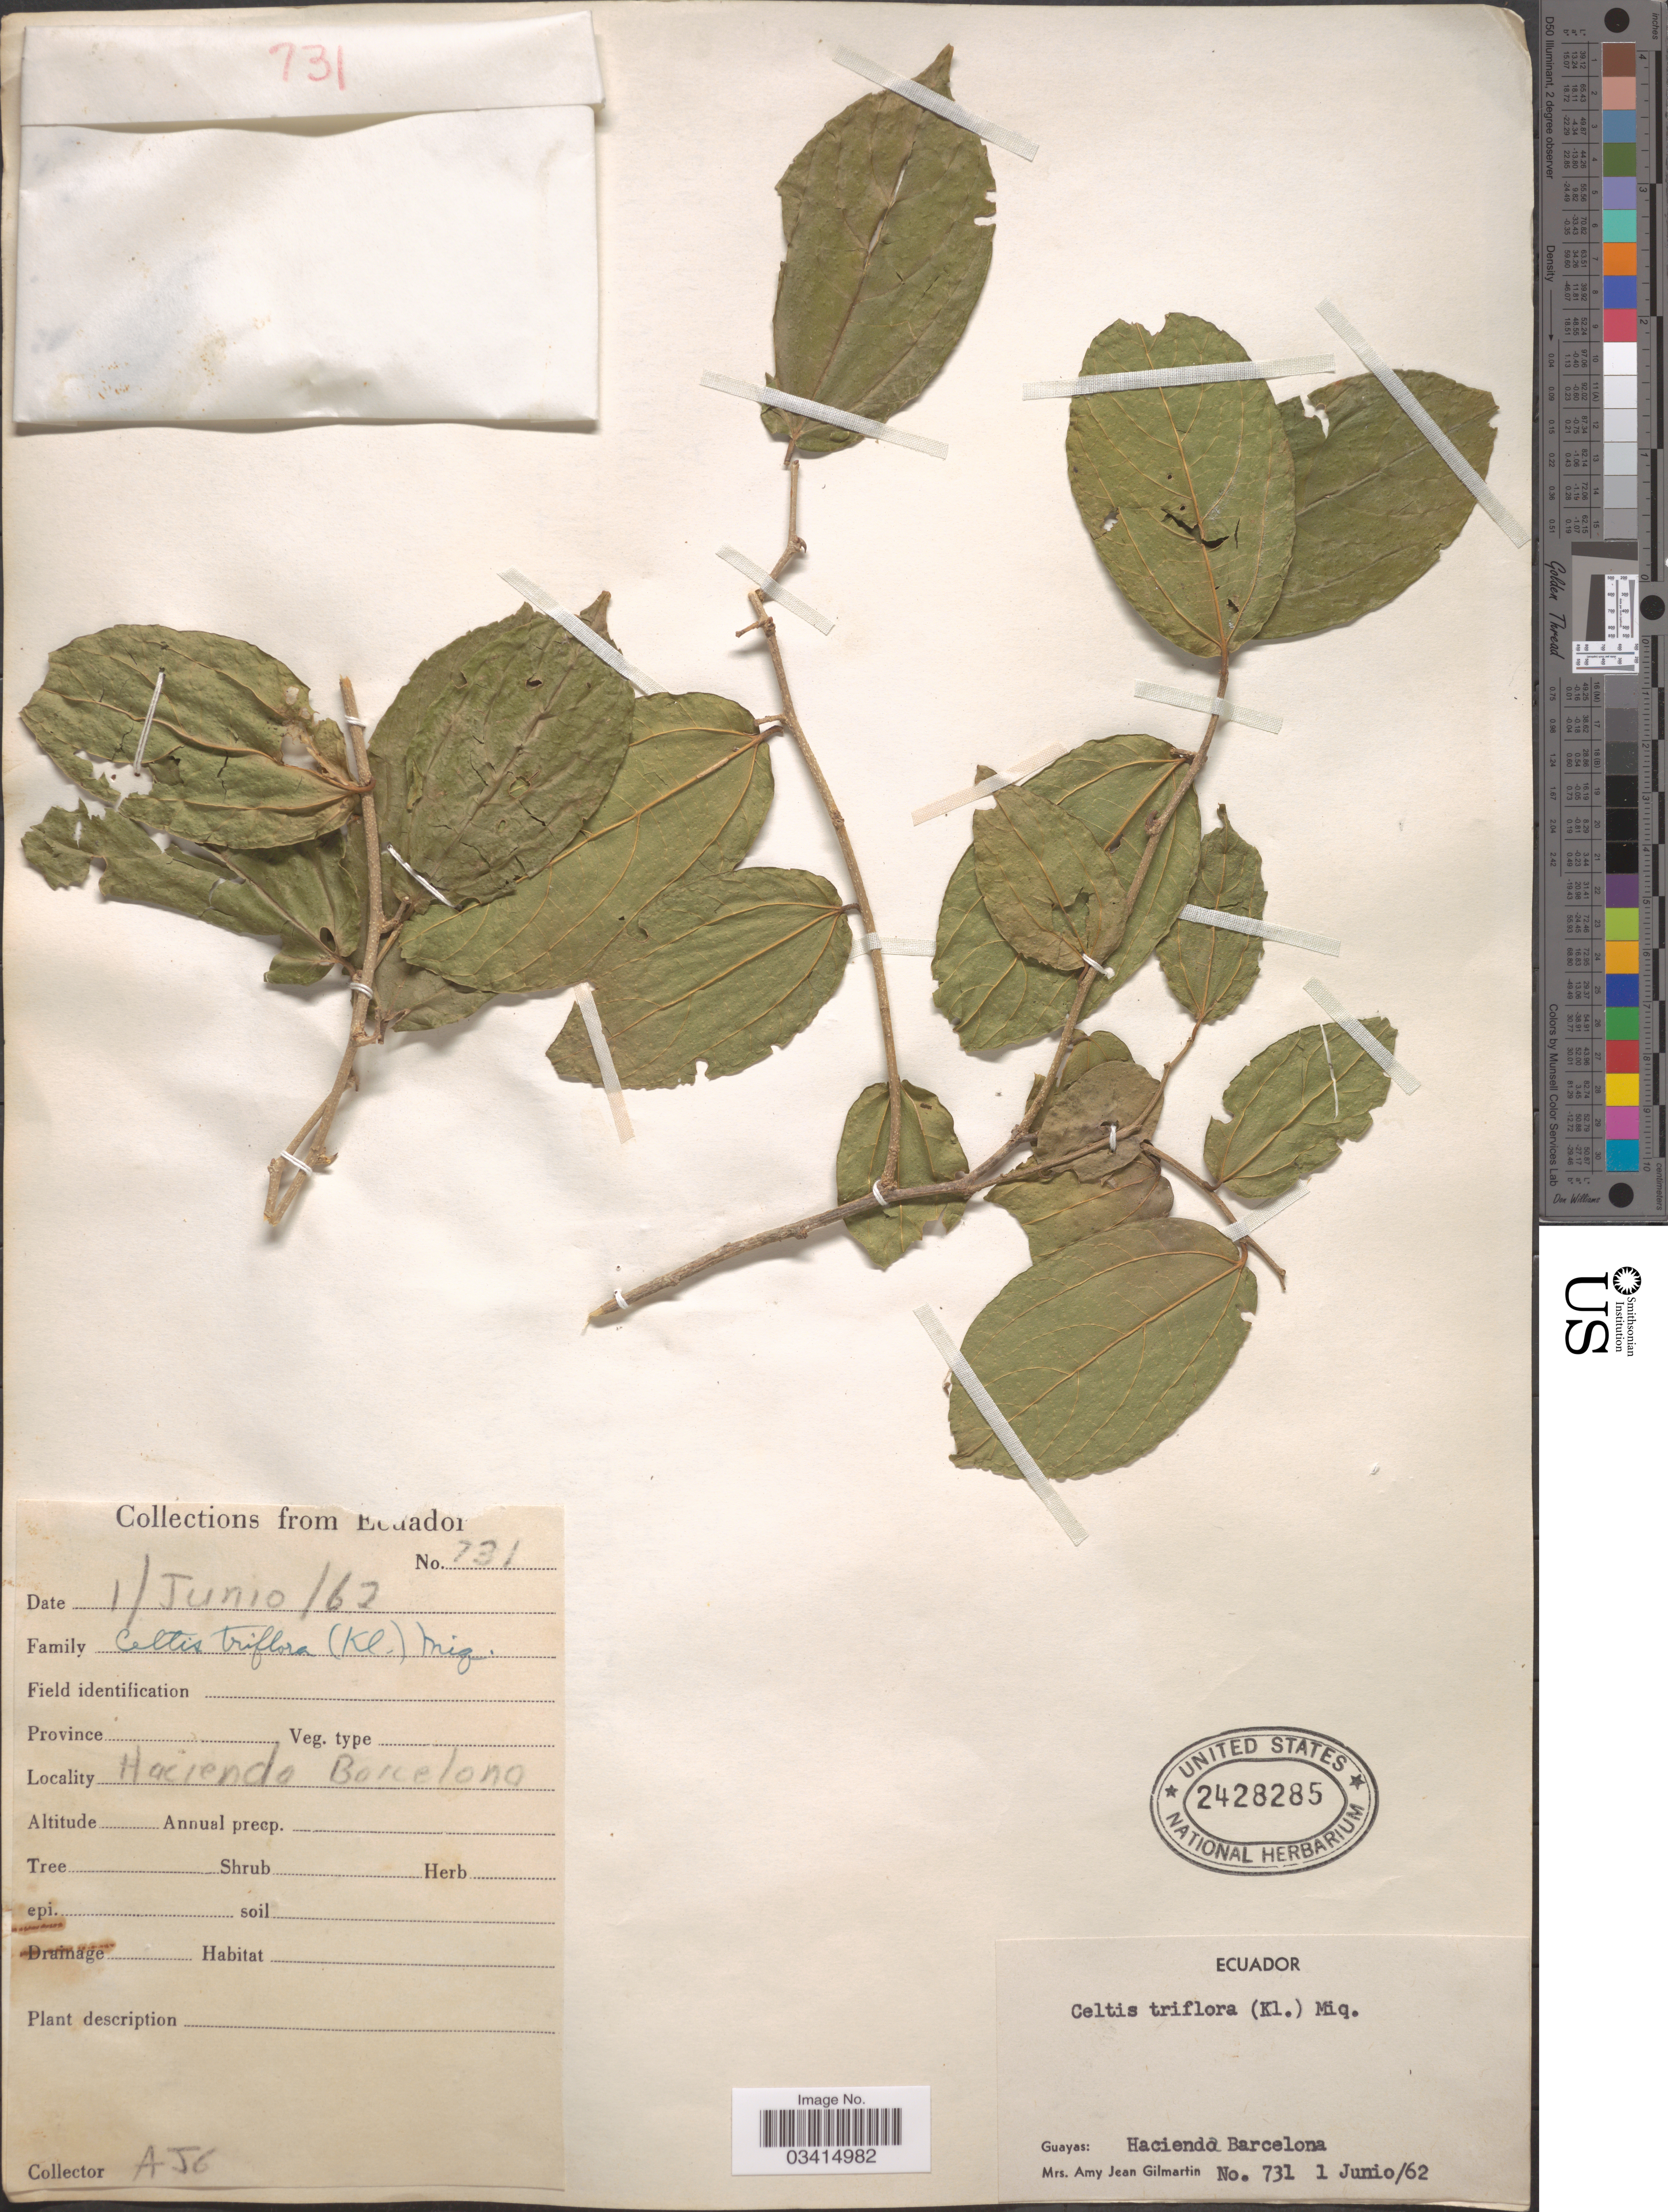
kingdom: Plantae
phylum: Tracheophyta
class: Magnoliopsida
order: Rosales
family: Cannabaceae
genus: Celtis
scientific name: Celtis triflora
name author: (Klotzsch) Ruiz ex Miq.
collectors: A. Gilmartin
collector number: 731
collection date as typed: Transcribed d/m/y: 1/6/62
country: Ecuador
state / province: Guayas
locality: Hacienda Barcelona.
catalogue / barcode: US 2428285